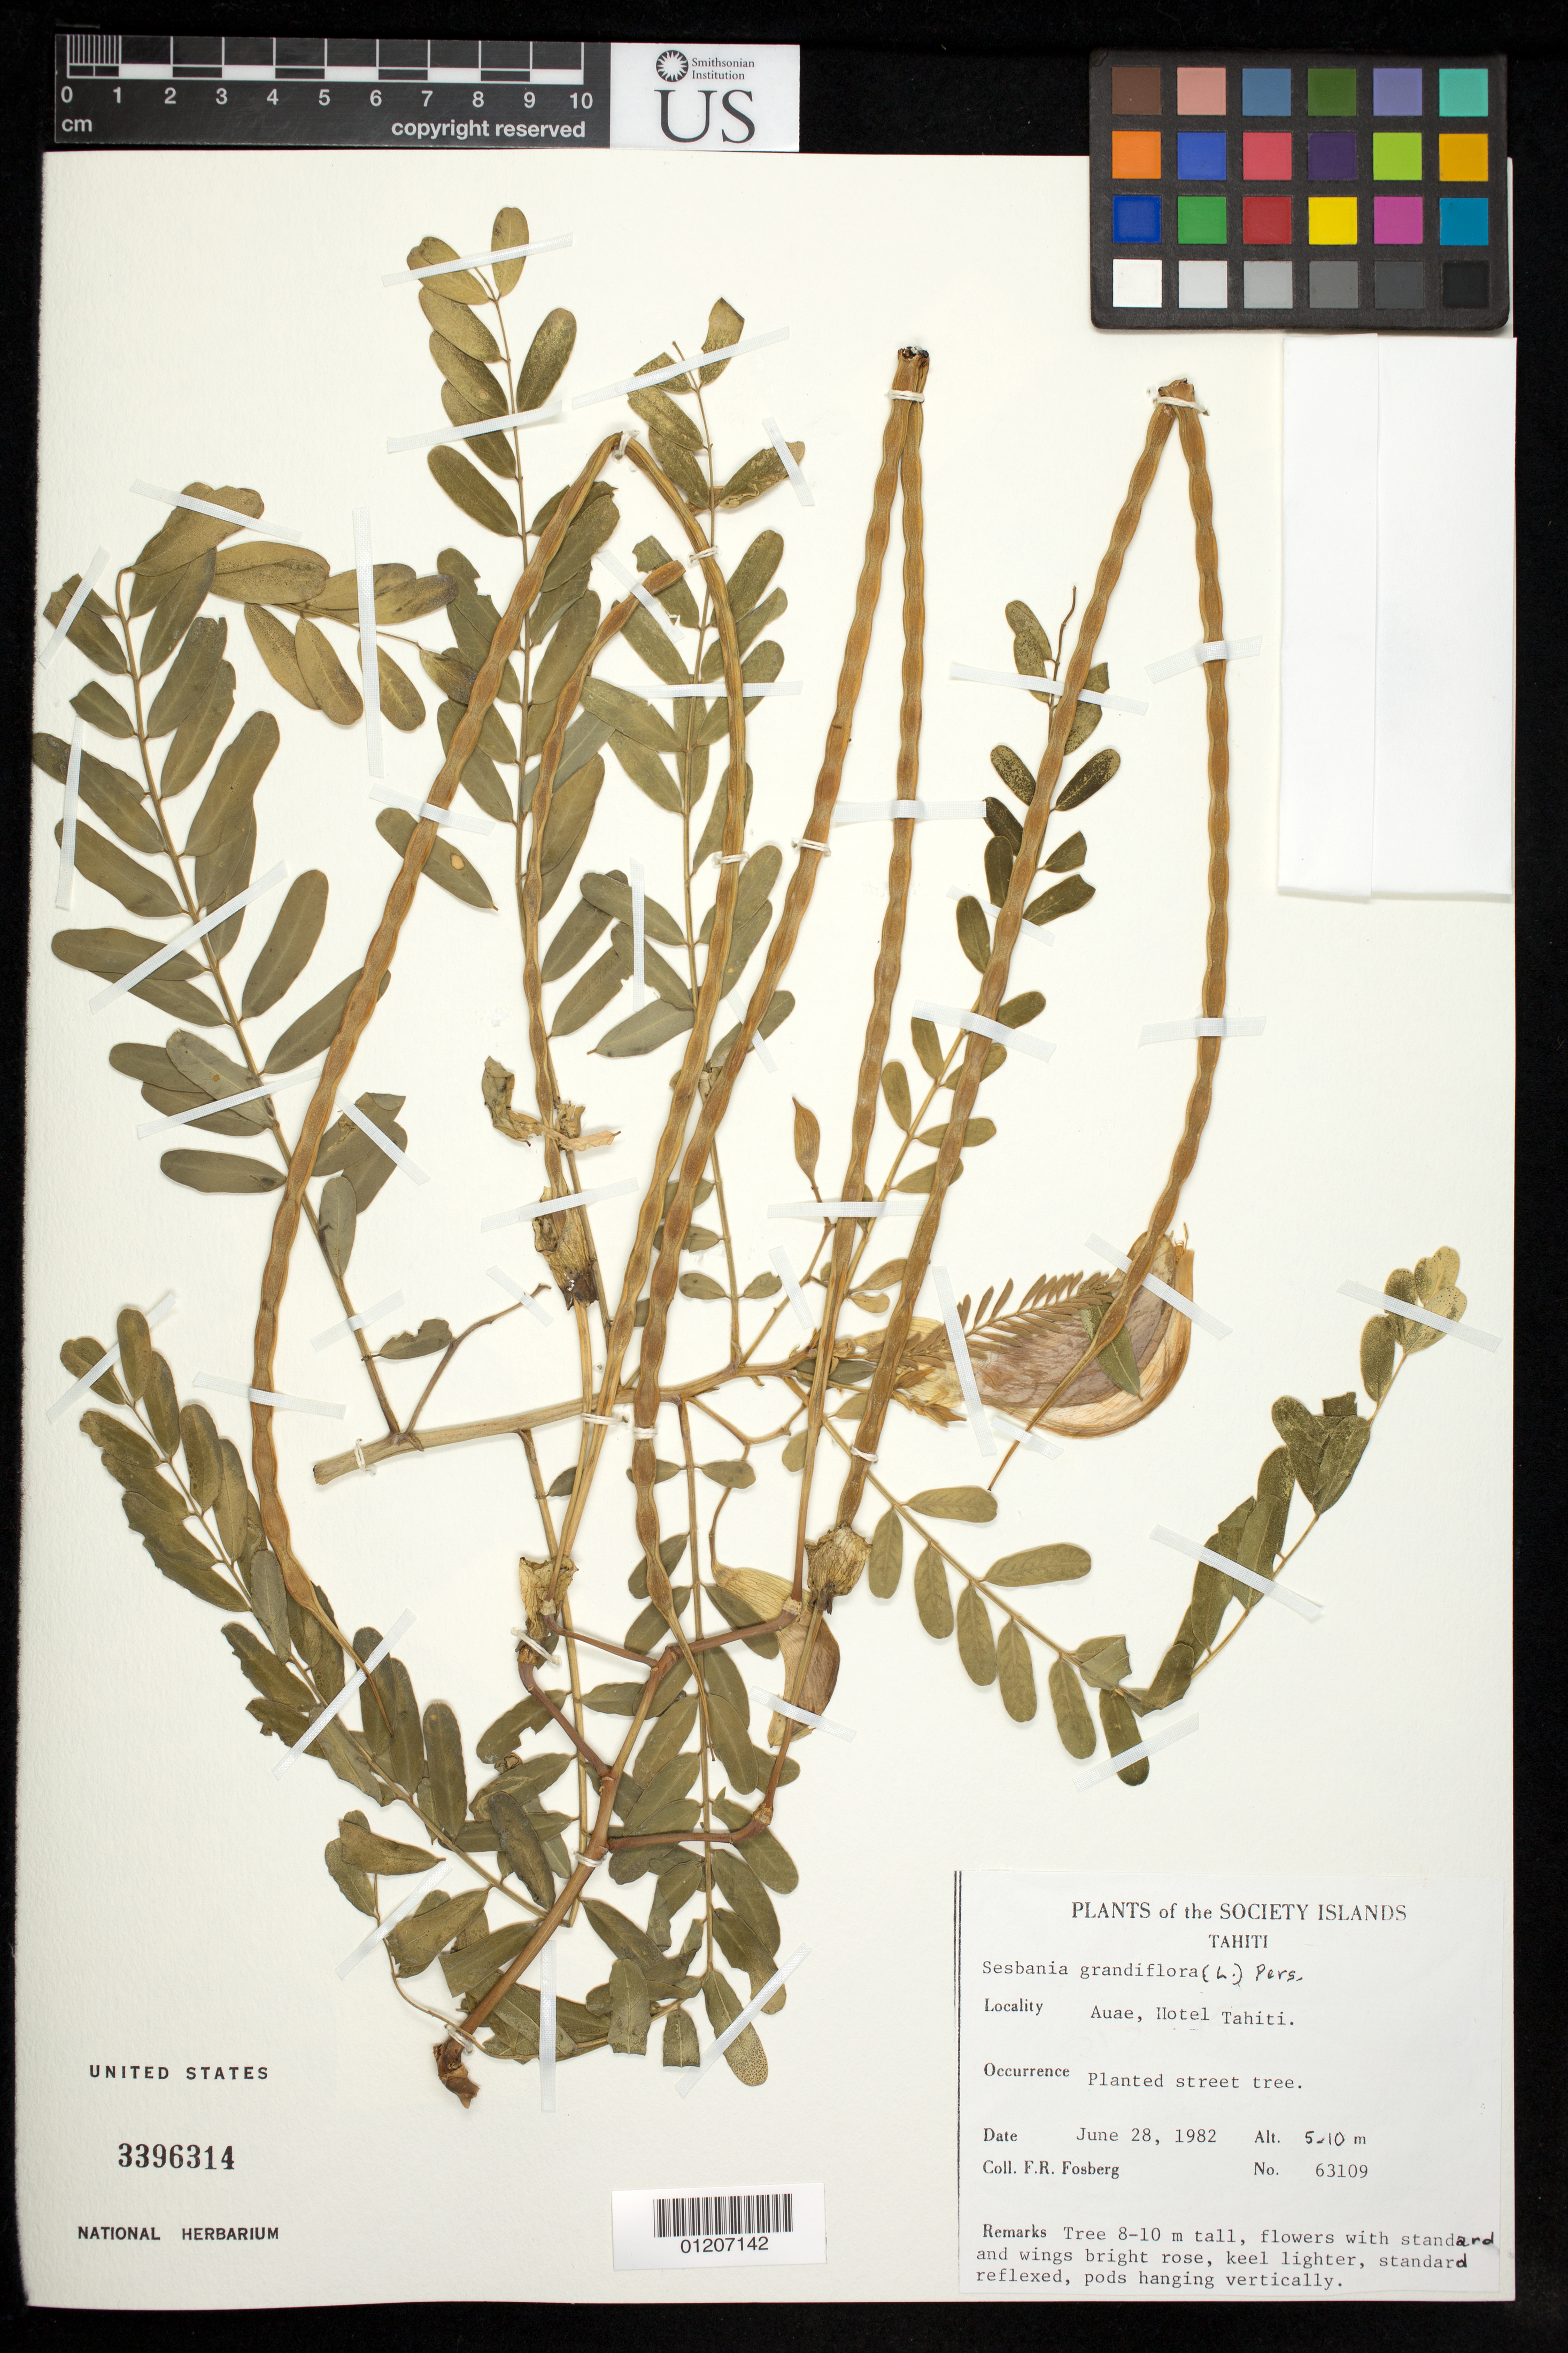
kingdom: Plantae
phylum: Tracheophyta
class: Magnoliopsida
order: Fabales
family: Fabaceae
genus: Sesbania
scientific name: Sesbania grandiflora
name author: (L.) Poir.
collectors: F. R. Fosberg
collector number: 63109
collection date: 1982-06-28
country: French Polynesia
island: Tahiti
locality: Auae, Hotel.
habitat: Street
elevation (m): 5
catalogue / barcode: US 3396314